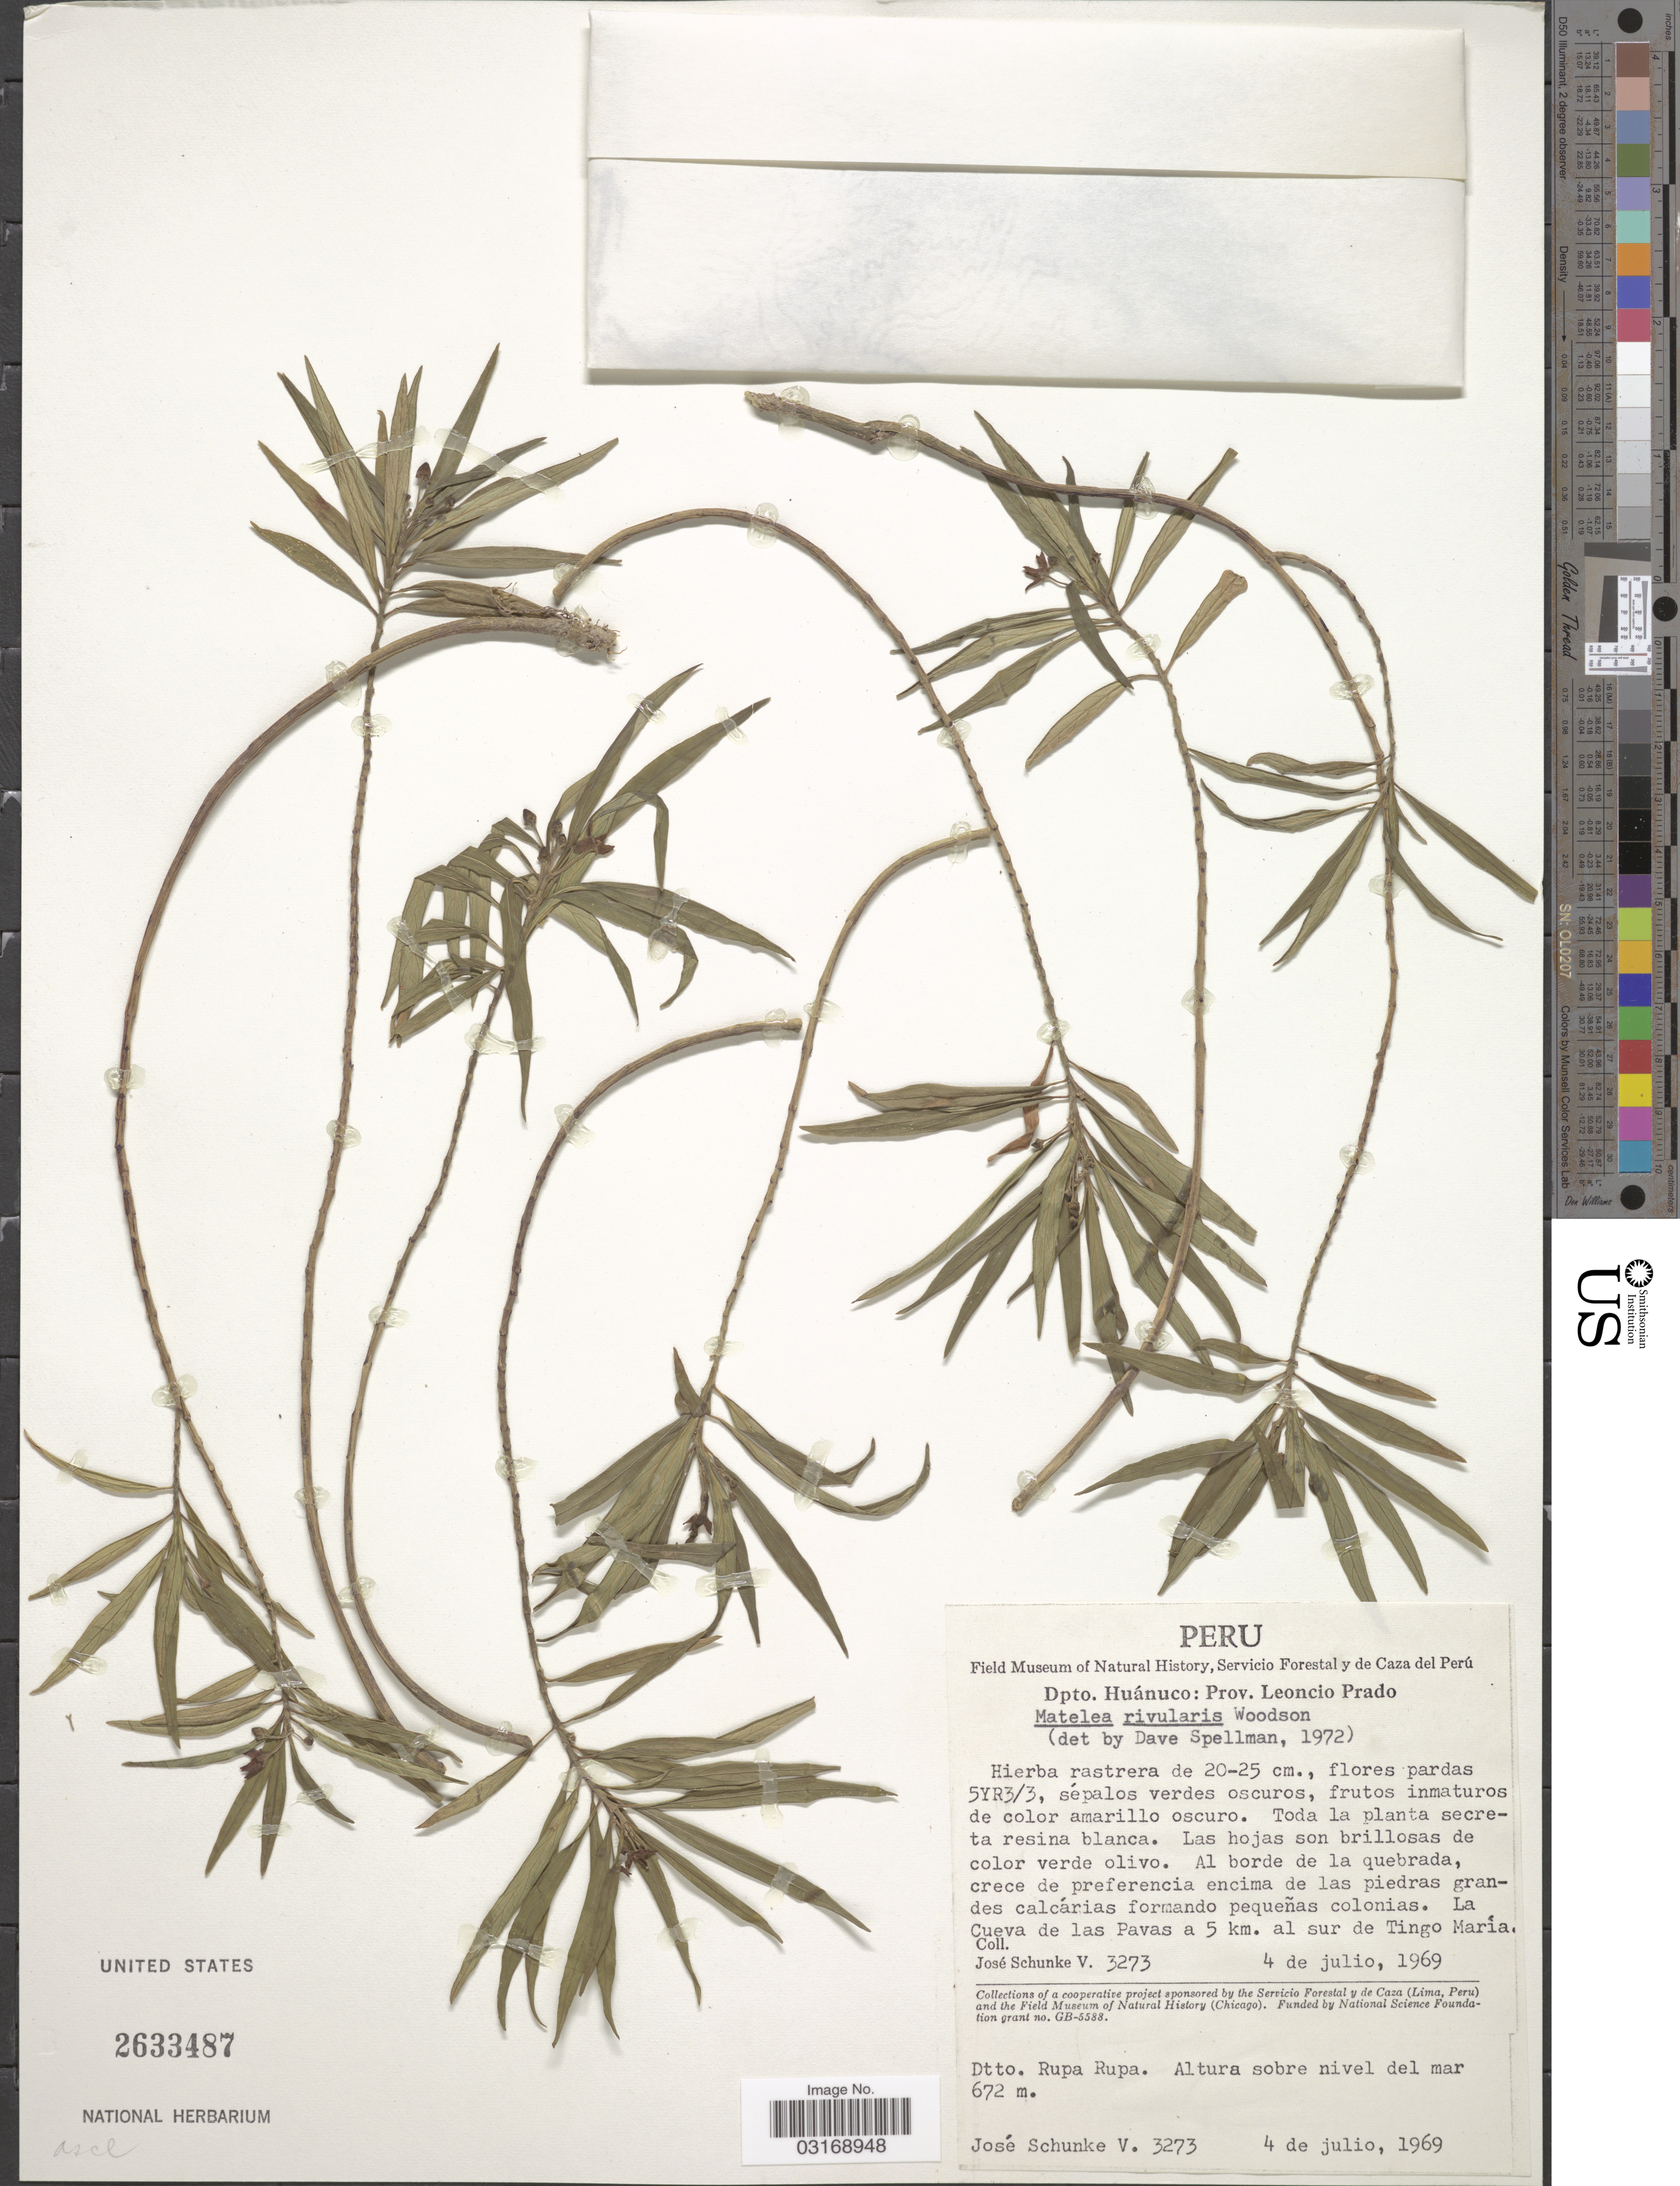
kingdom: Plantae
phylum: Tracheophyta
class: Magnoliopsida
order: Gentianales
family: Apocynaceae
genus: Matelea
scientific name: Matelea rivularis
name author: Woodson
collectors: J. Schunke Vigo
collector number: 3273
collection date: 1969-07-04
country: Peru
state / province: Huánuco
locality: Dpto. Huánuco: Prov. Leoncio Prado. La Cueva de las Pavas a 5 km. al sur de Tingo María. Dtto. Rupa Rupa.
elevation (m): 672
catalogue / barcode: US 2633487